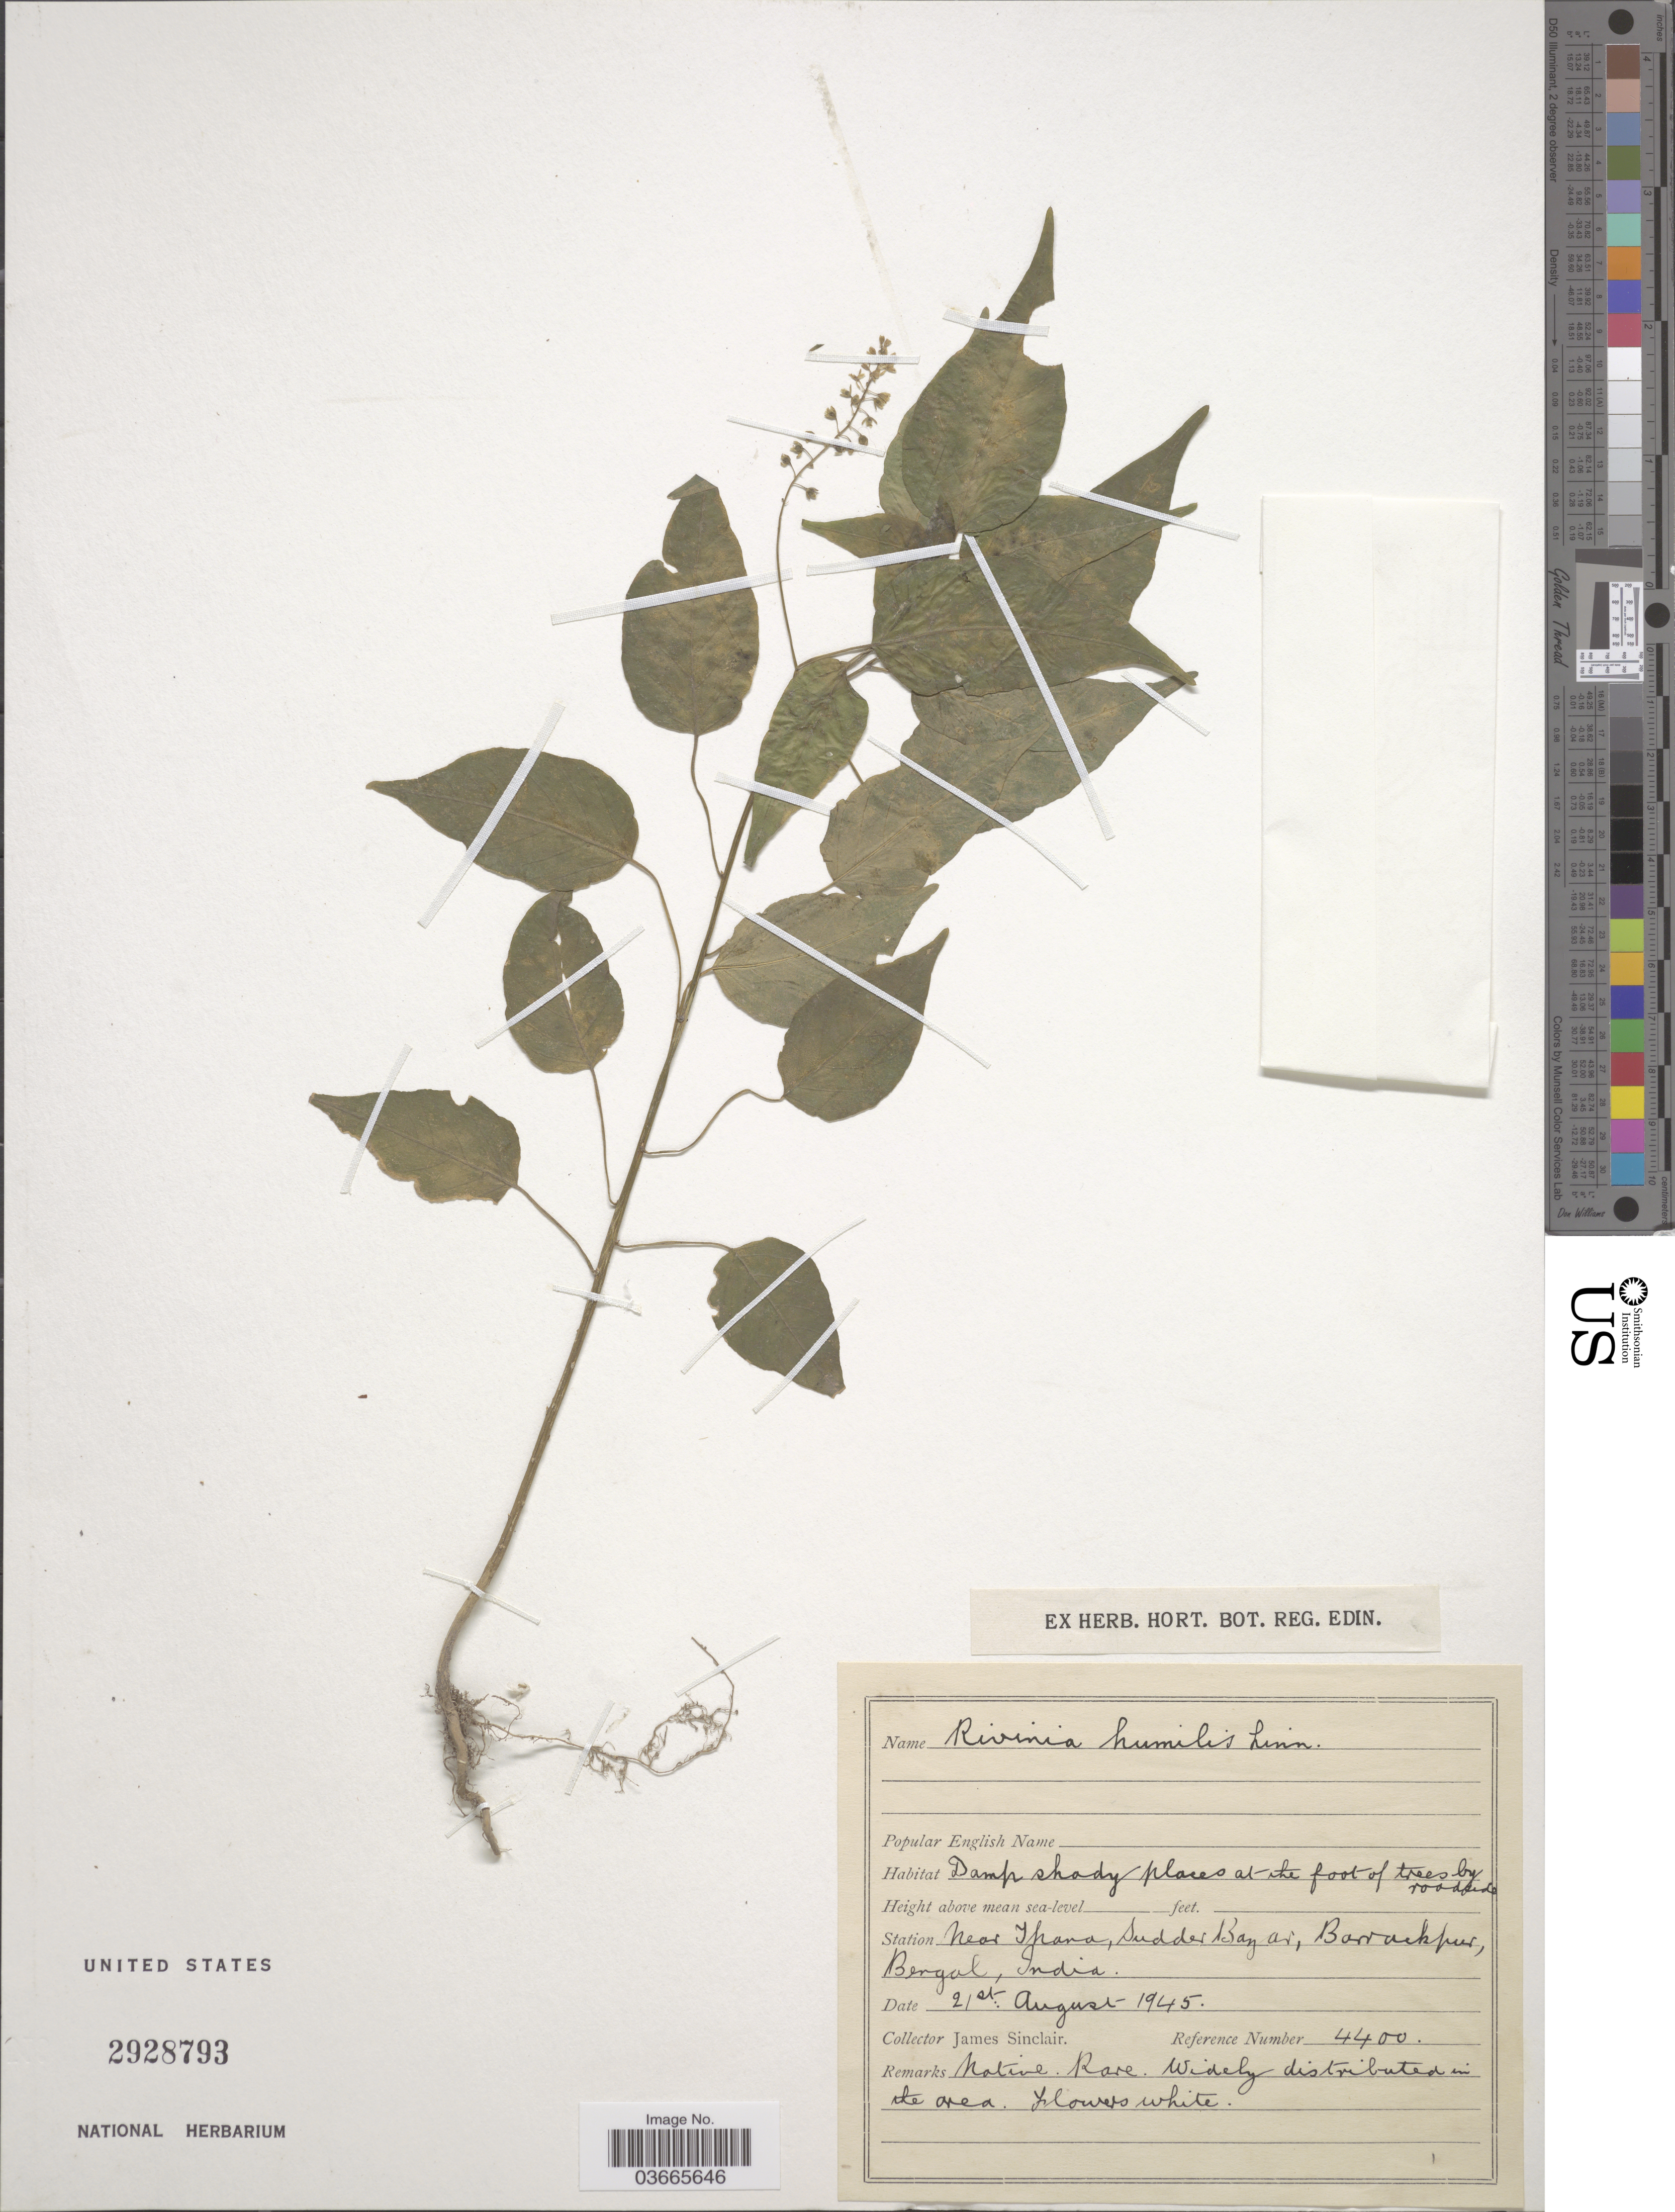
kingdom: Plantae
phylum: Tracheophyta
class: Magnoliopsida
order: Caryophyllales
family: Phytolaccaceae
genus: Rivina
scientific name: Rivina humilis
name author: L.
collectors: J. Sinclair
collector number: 4400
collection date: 1945-08-21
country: India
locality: Station Near Jhara, Sudder Bazar, Barrackpur, Bengal.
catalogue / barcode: US 2928793